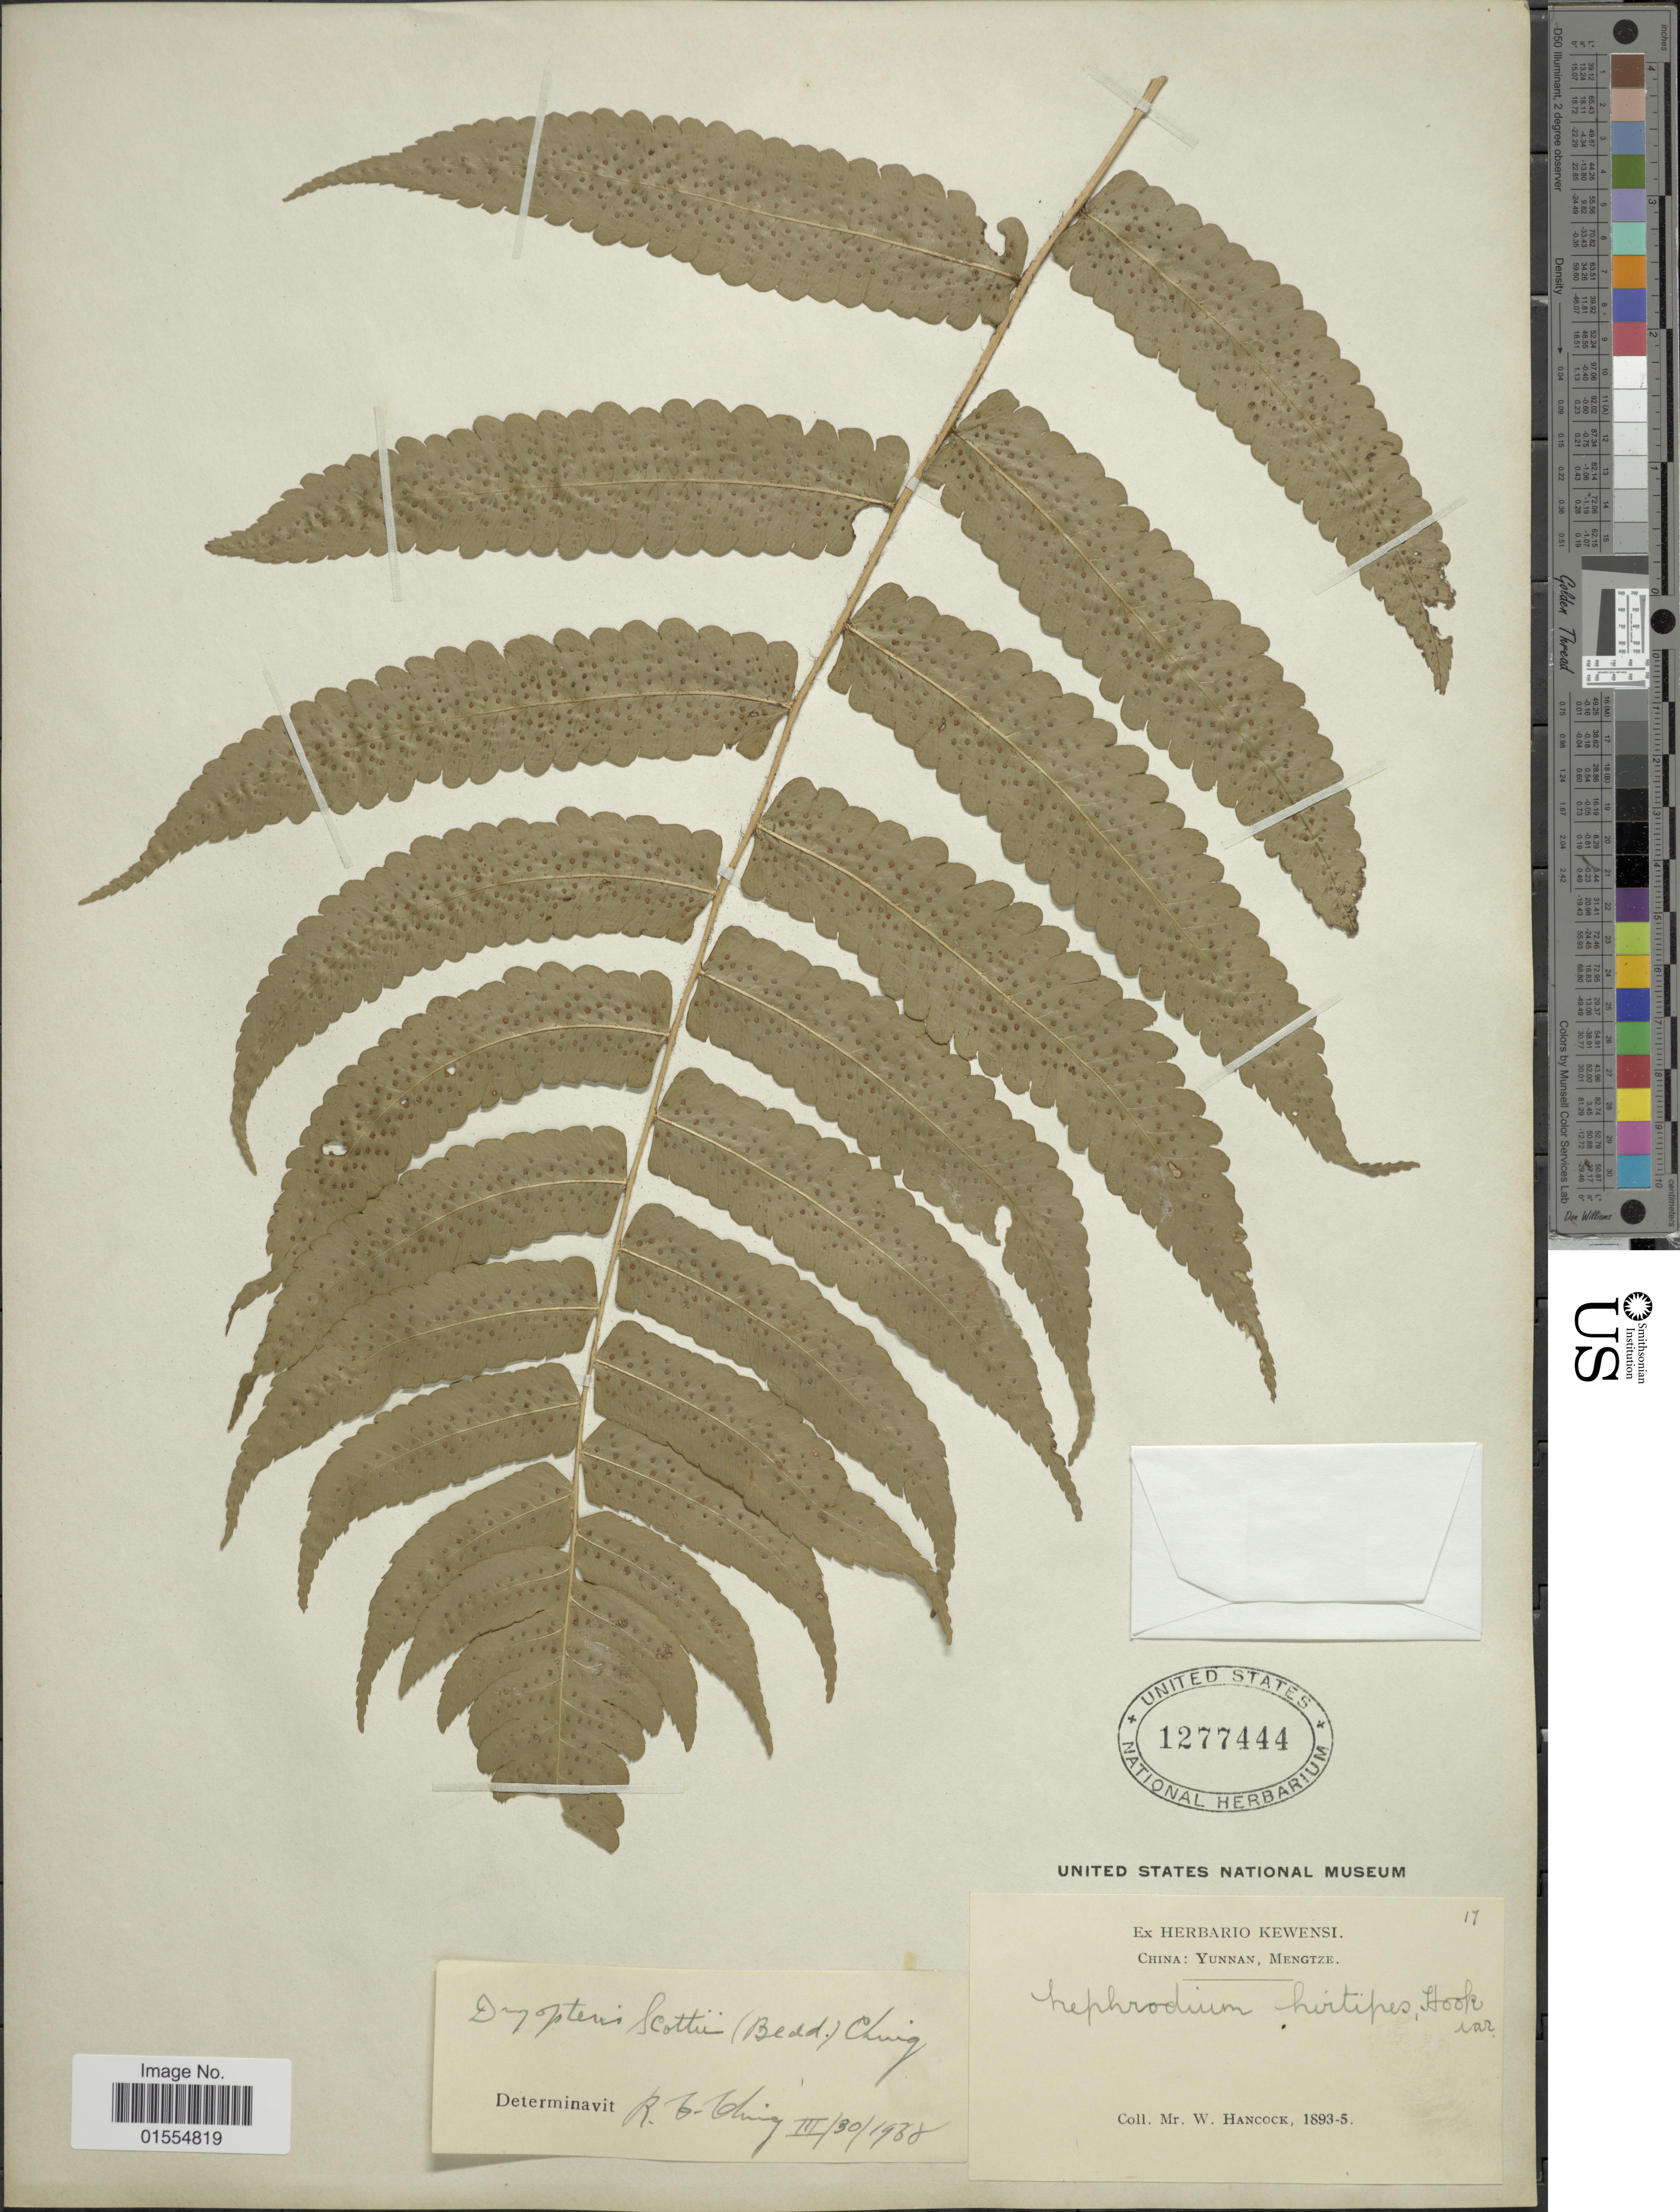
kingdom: Plantae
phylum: Tracheophyta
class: Polypodiopsida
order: Polypodiales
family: Dryopteridaceae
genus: Dryopteris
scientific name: Dryopteris scottii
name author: (Bedd.) Ching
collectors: W. Hancock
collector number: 17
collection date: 1893/1895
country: China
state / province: Yunnan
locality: China: Yunnan, Mengtze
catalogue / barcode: US 1277444